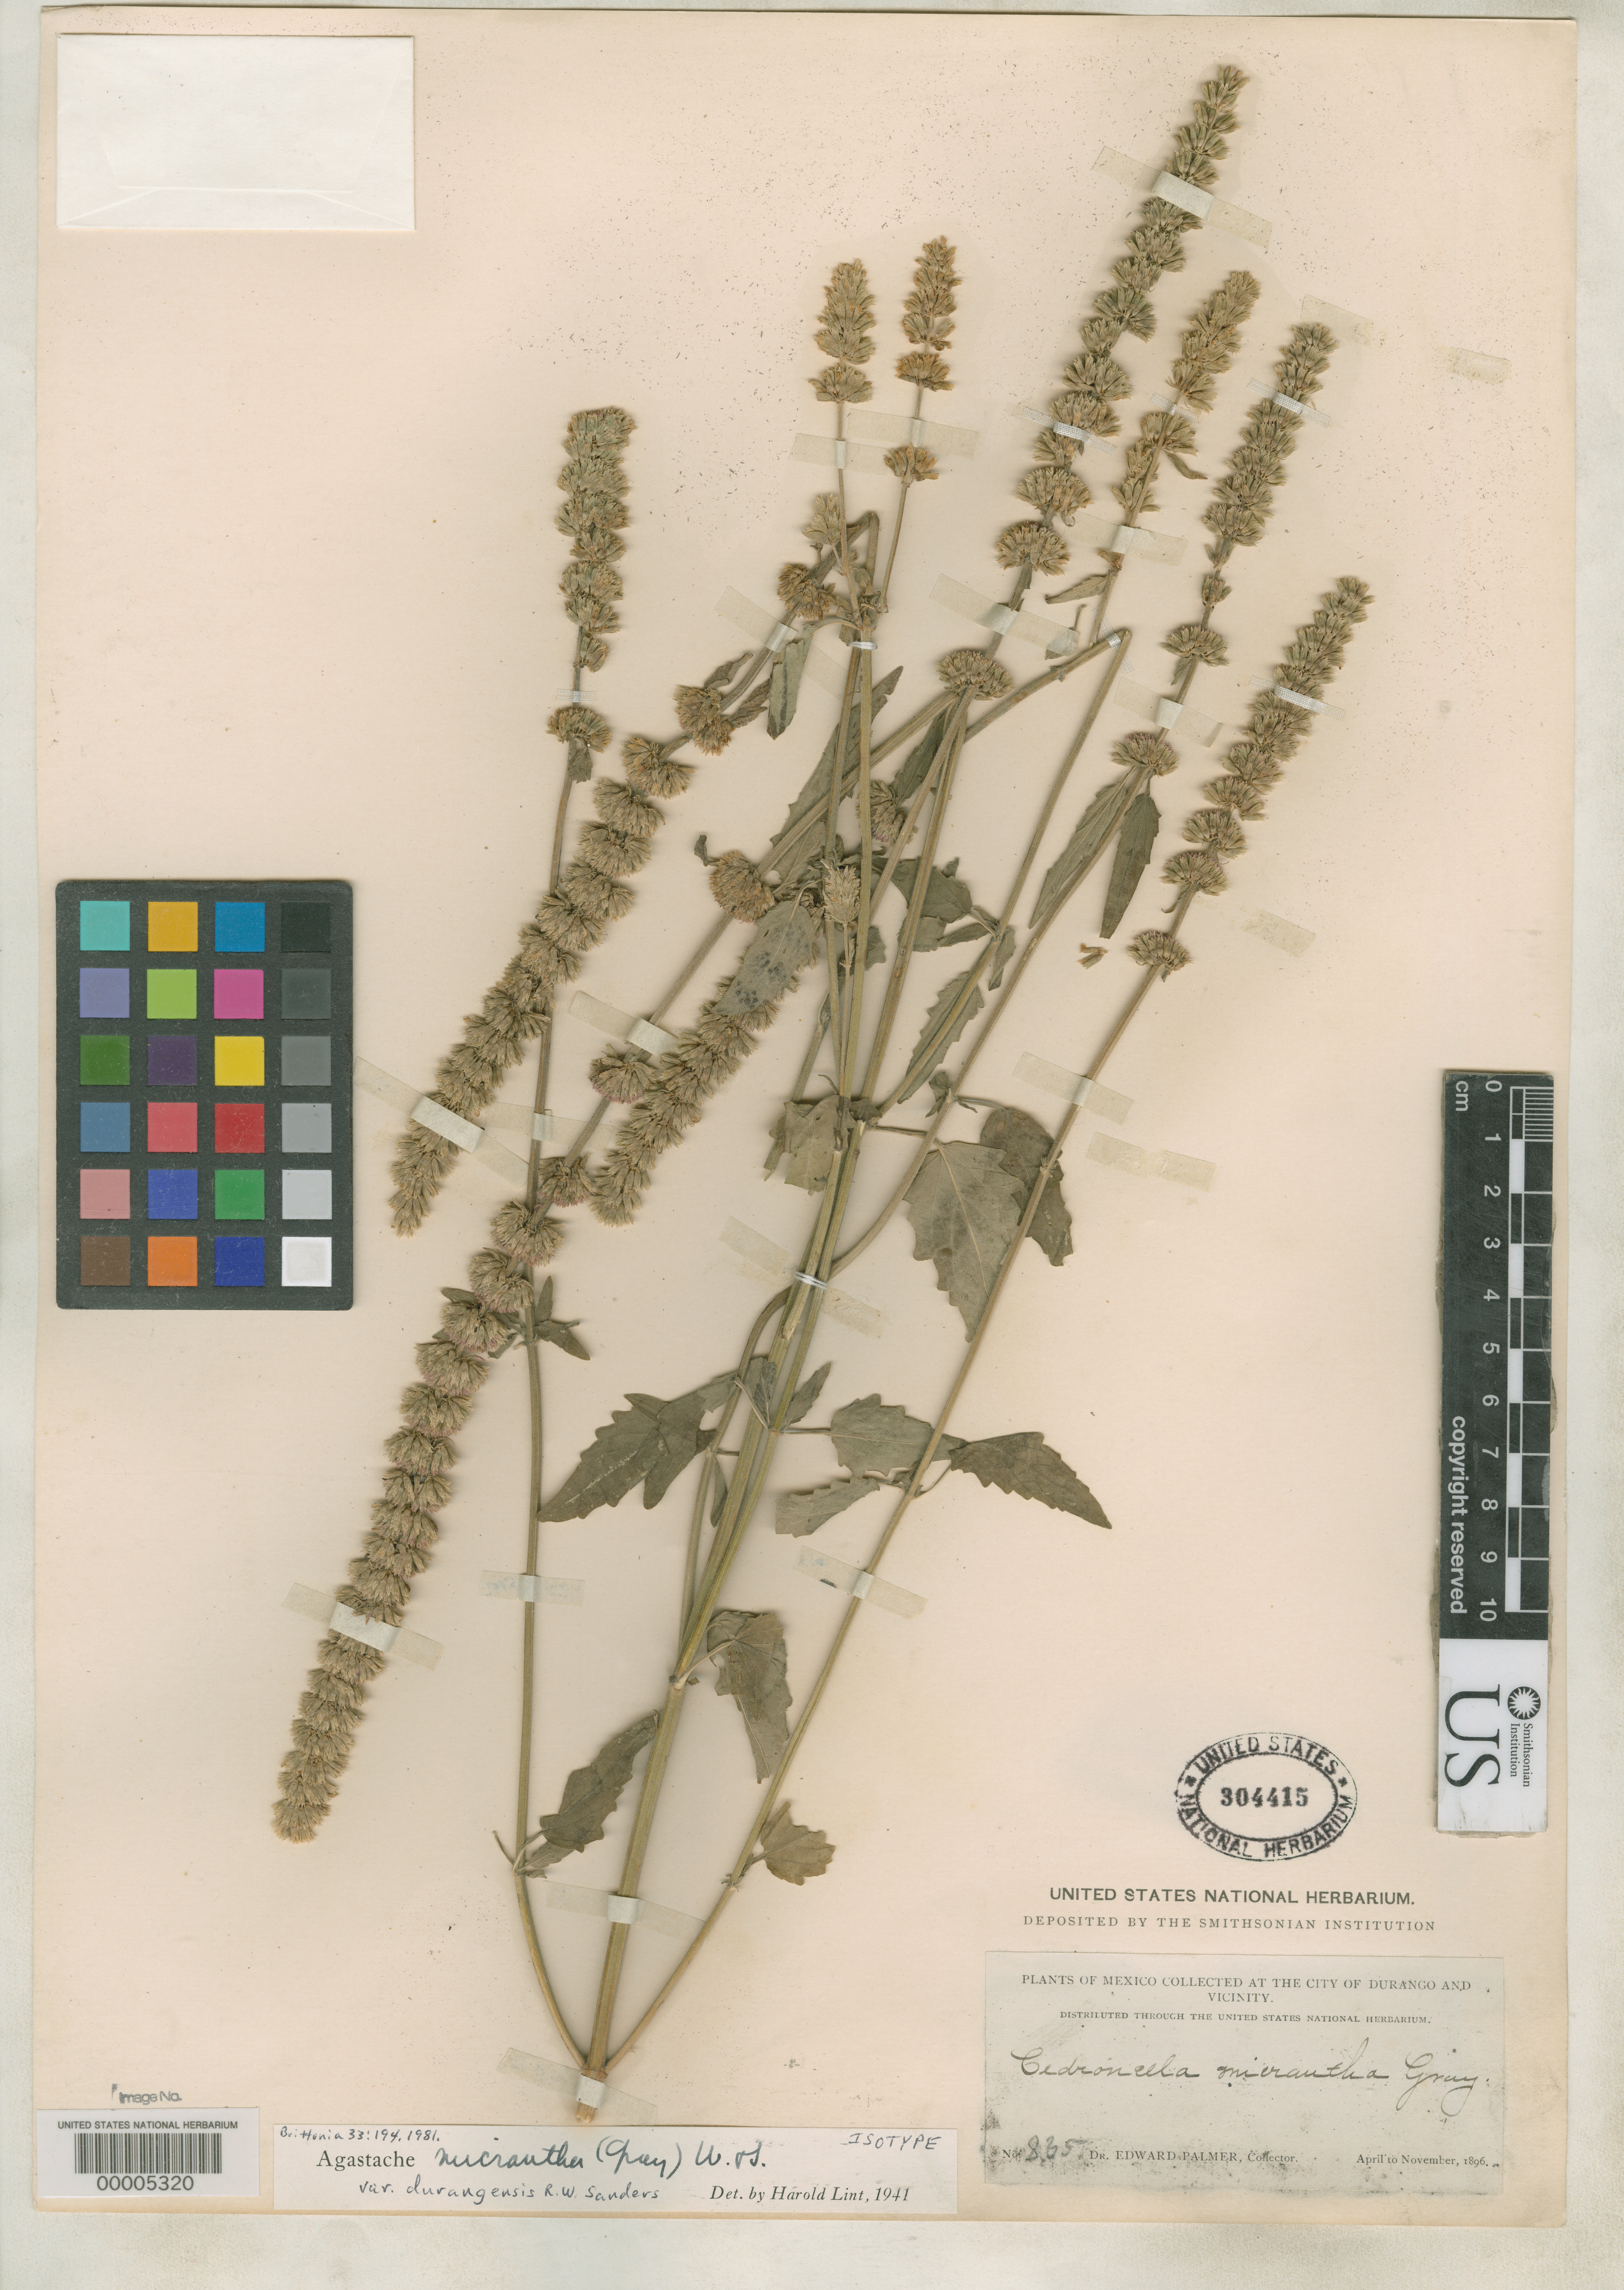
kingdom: Plantae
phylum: Tracheophyta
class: Magnoliopsida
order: Lamiales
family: Lamiaceae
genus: Agastache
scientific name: Agastache micrantha var. durangensis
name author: Sanders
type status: Isotype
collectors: E. Palmer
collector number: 835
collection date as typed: Apr 1896 to -- Nov 1896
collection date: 1896-04/1896-11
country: Mexico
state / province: Durango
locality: Near Durango City.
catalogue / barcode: US 304415